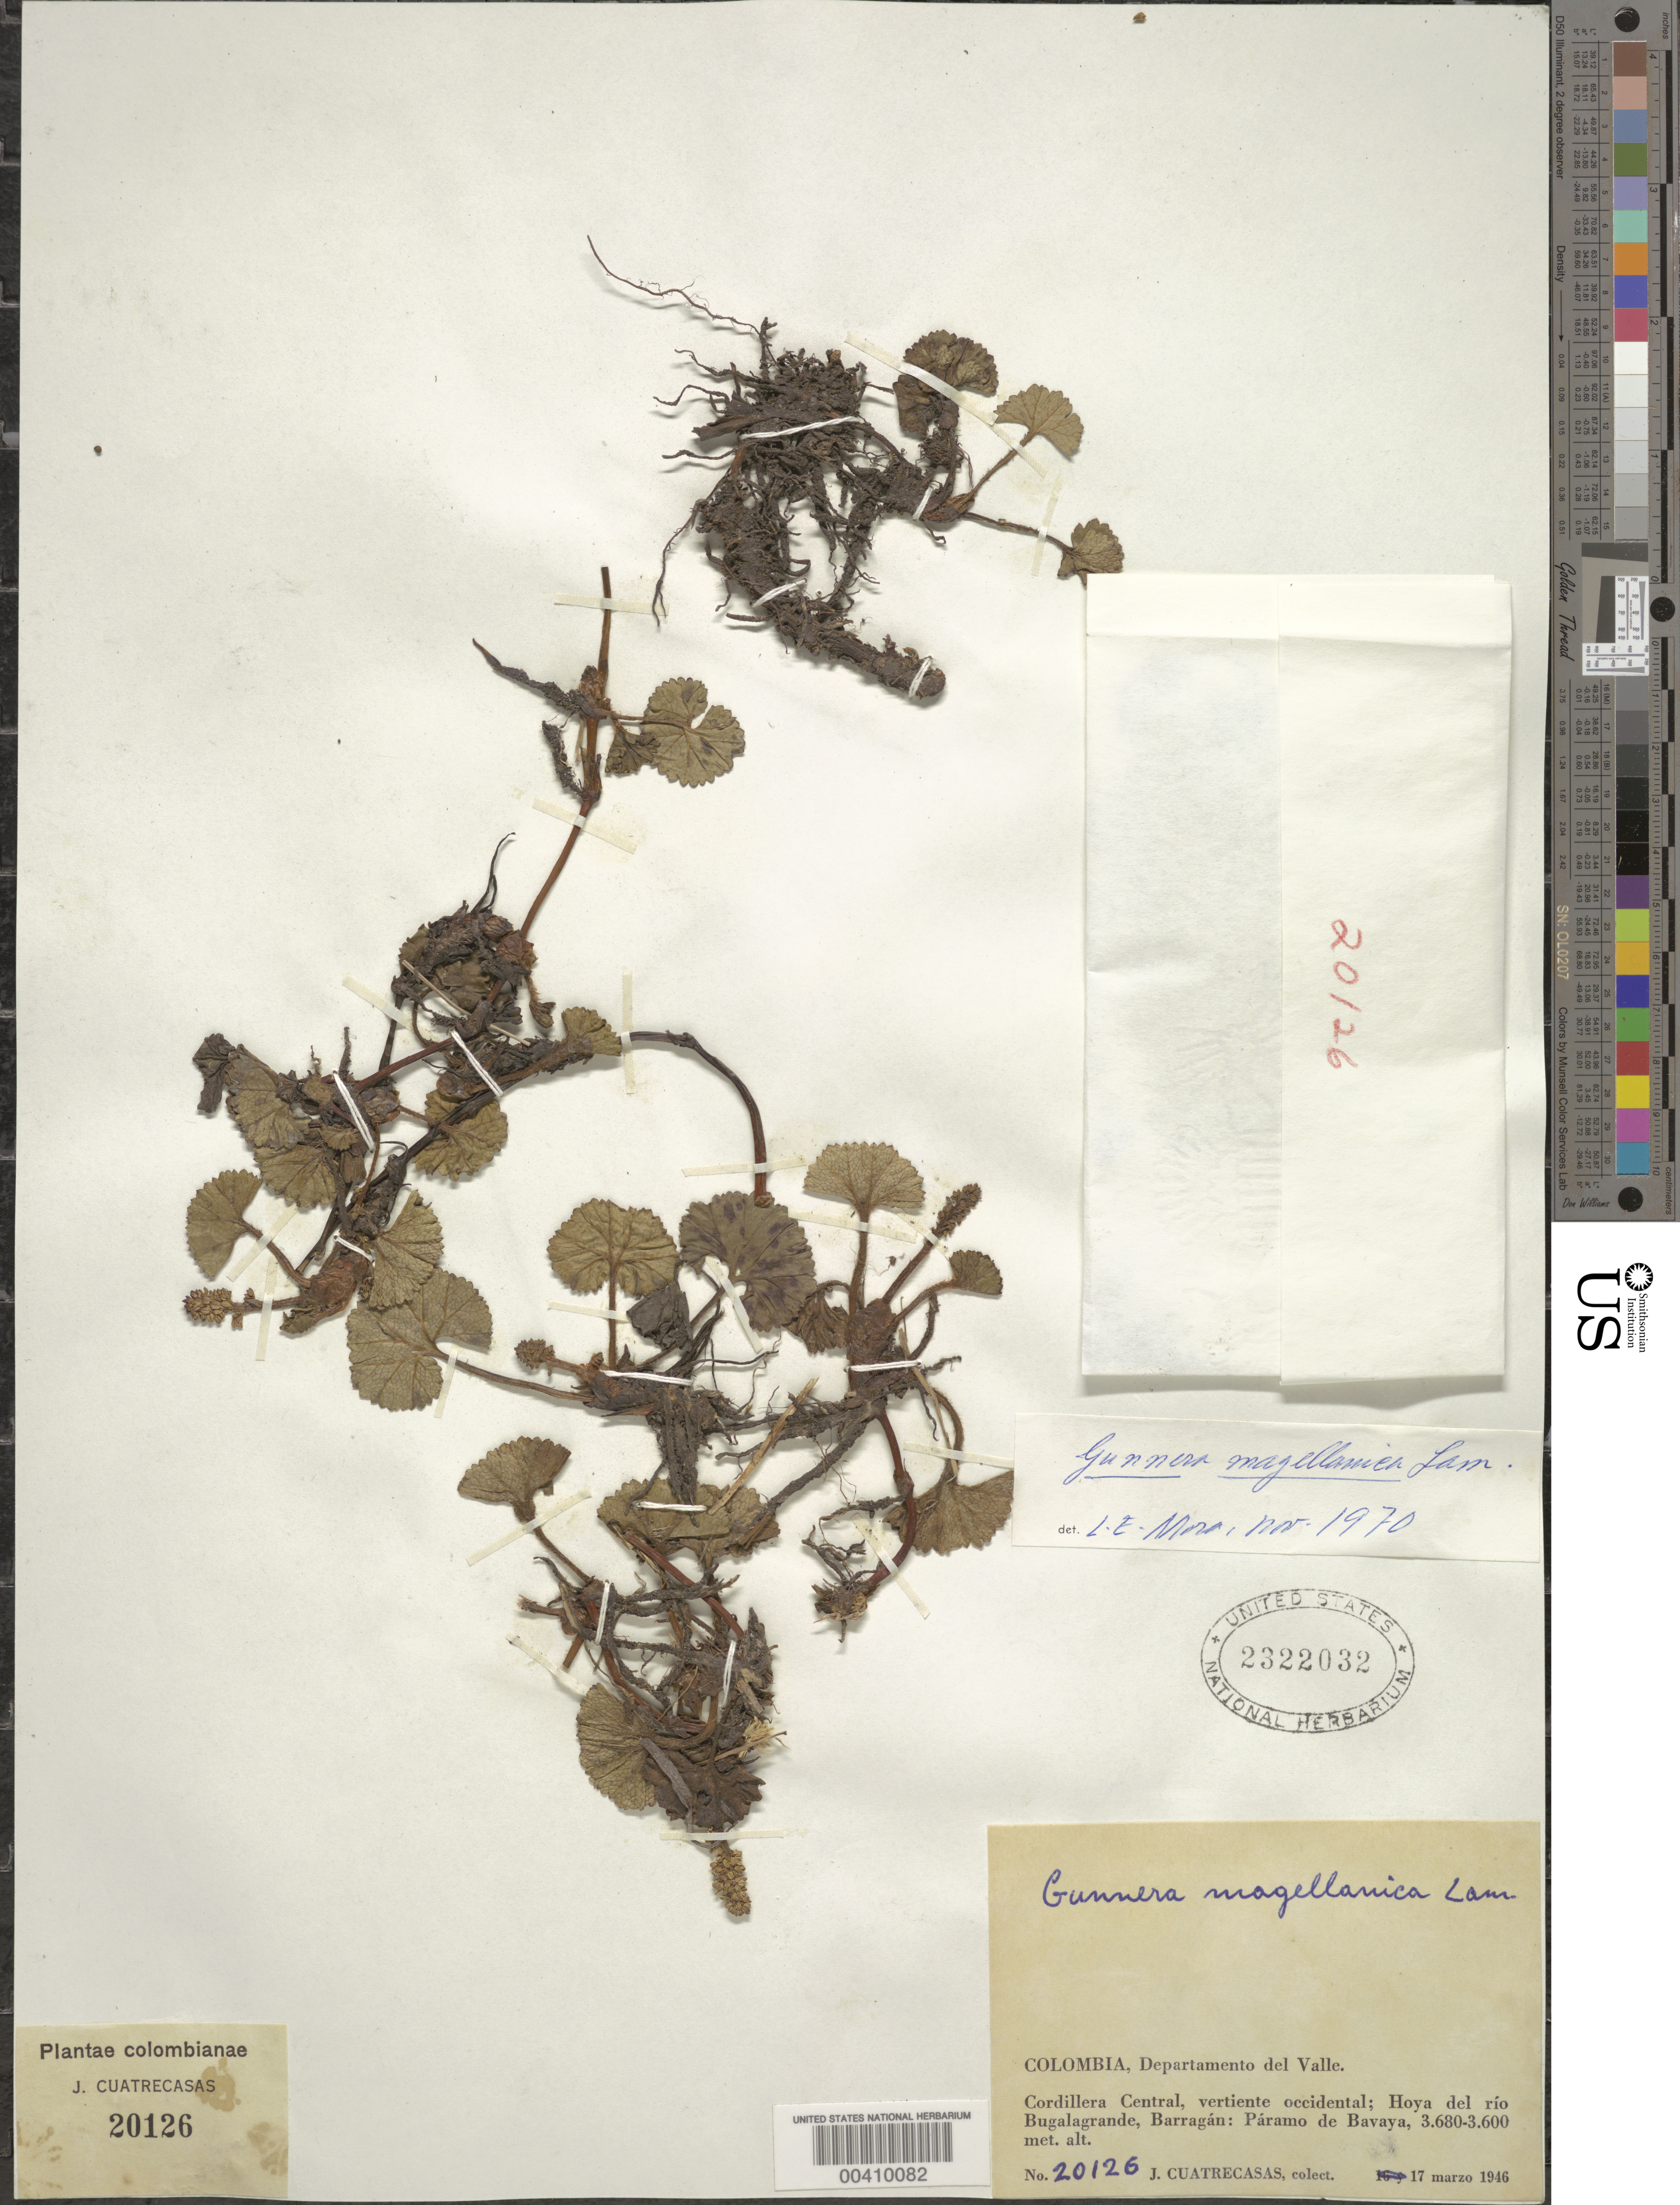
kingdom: Plantae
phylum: Tracheophyta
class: Magnoliopsida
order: Gunnerales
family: Gunneraceae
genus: Gunnera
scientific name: Gunnera magellanica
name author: Lam.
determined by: Mora-Osejo, L. E.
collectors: J. Cuatrecasas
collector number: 20126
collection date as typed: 17 Mar 1946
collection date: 1946-03-17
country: Colombia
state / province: Valle del Cauca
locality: Cordillera Central; Vertiente Occidental; Hoya del Río Bugalagrande, Barragán: Páramo de Bavaya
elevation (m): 3600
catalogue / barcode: US 2322032